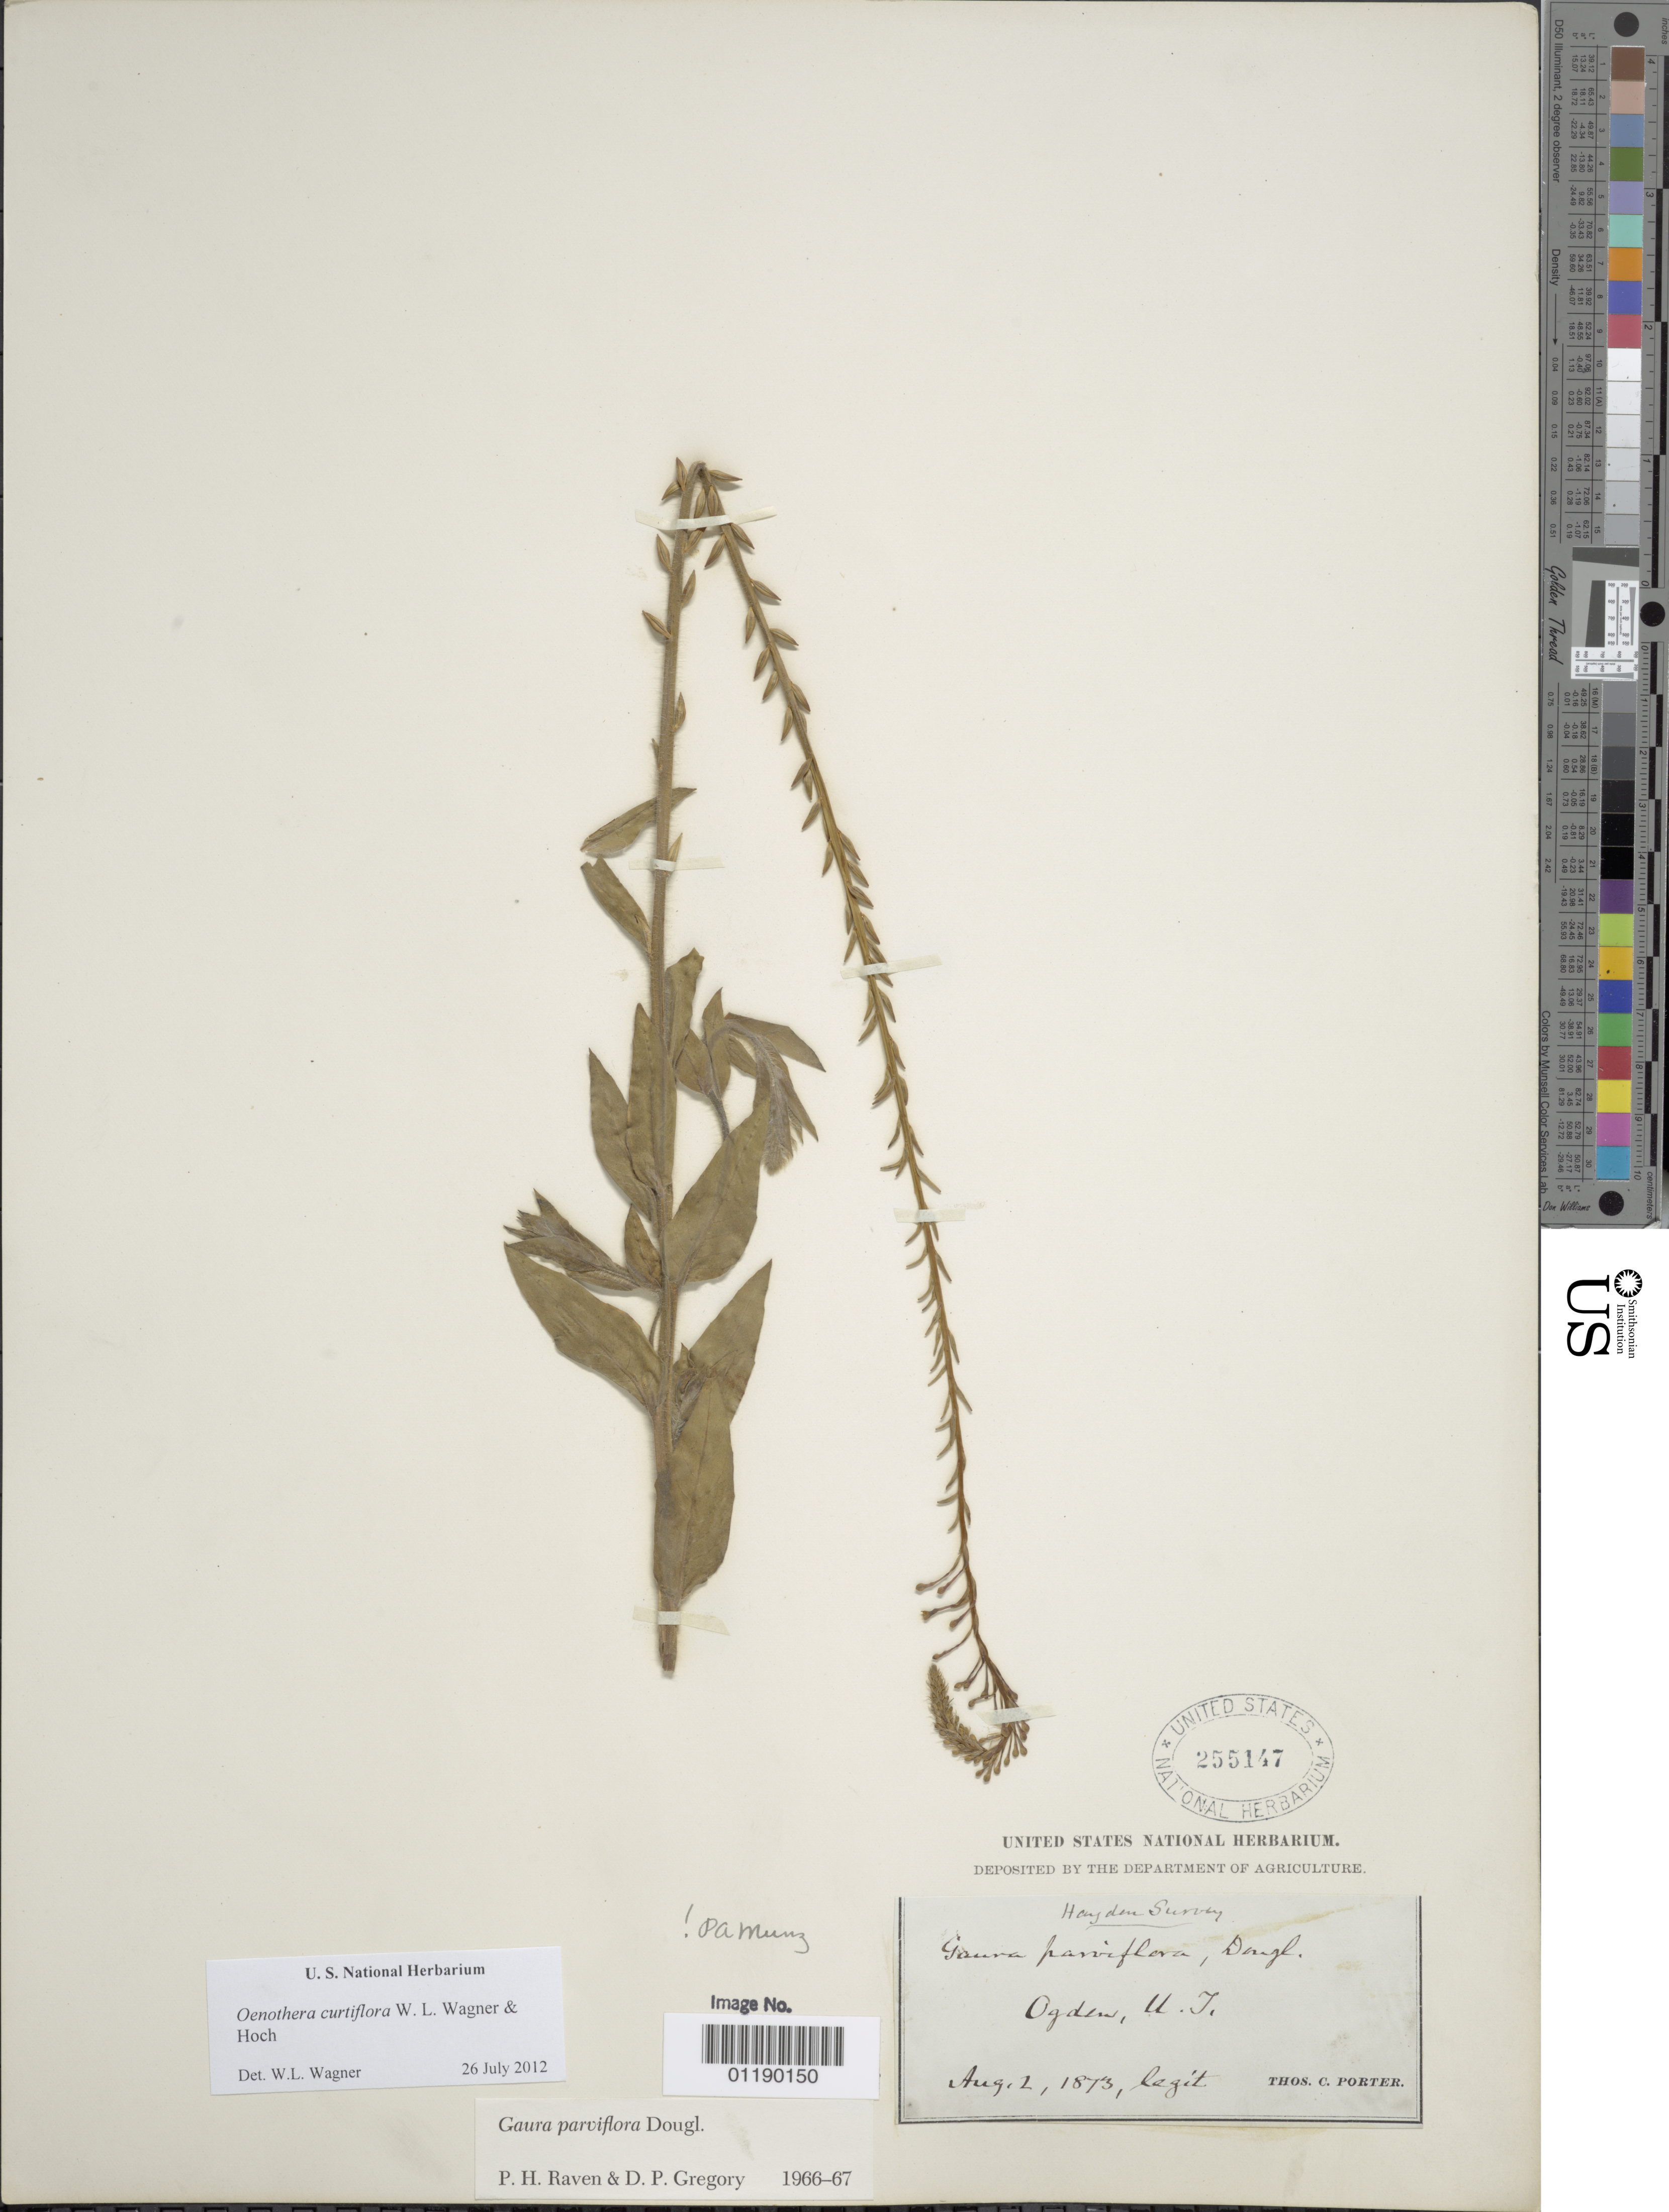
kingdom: Plantae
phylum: Tracheophyta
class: Magnoliopsida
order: Myrtales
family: Onagraceae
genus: Oenothera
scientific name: Oenothera curtiflora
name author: W.L. Wagner & Hoch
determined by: Wagner, W. L., (BOT), Smithsonian Institution - National Museum of Natural History (UNITED STATES)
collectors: T. C. Porter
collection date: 1873-08-02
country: United States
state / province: Utah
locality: Ogden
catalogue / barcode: US 255147